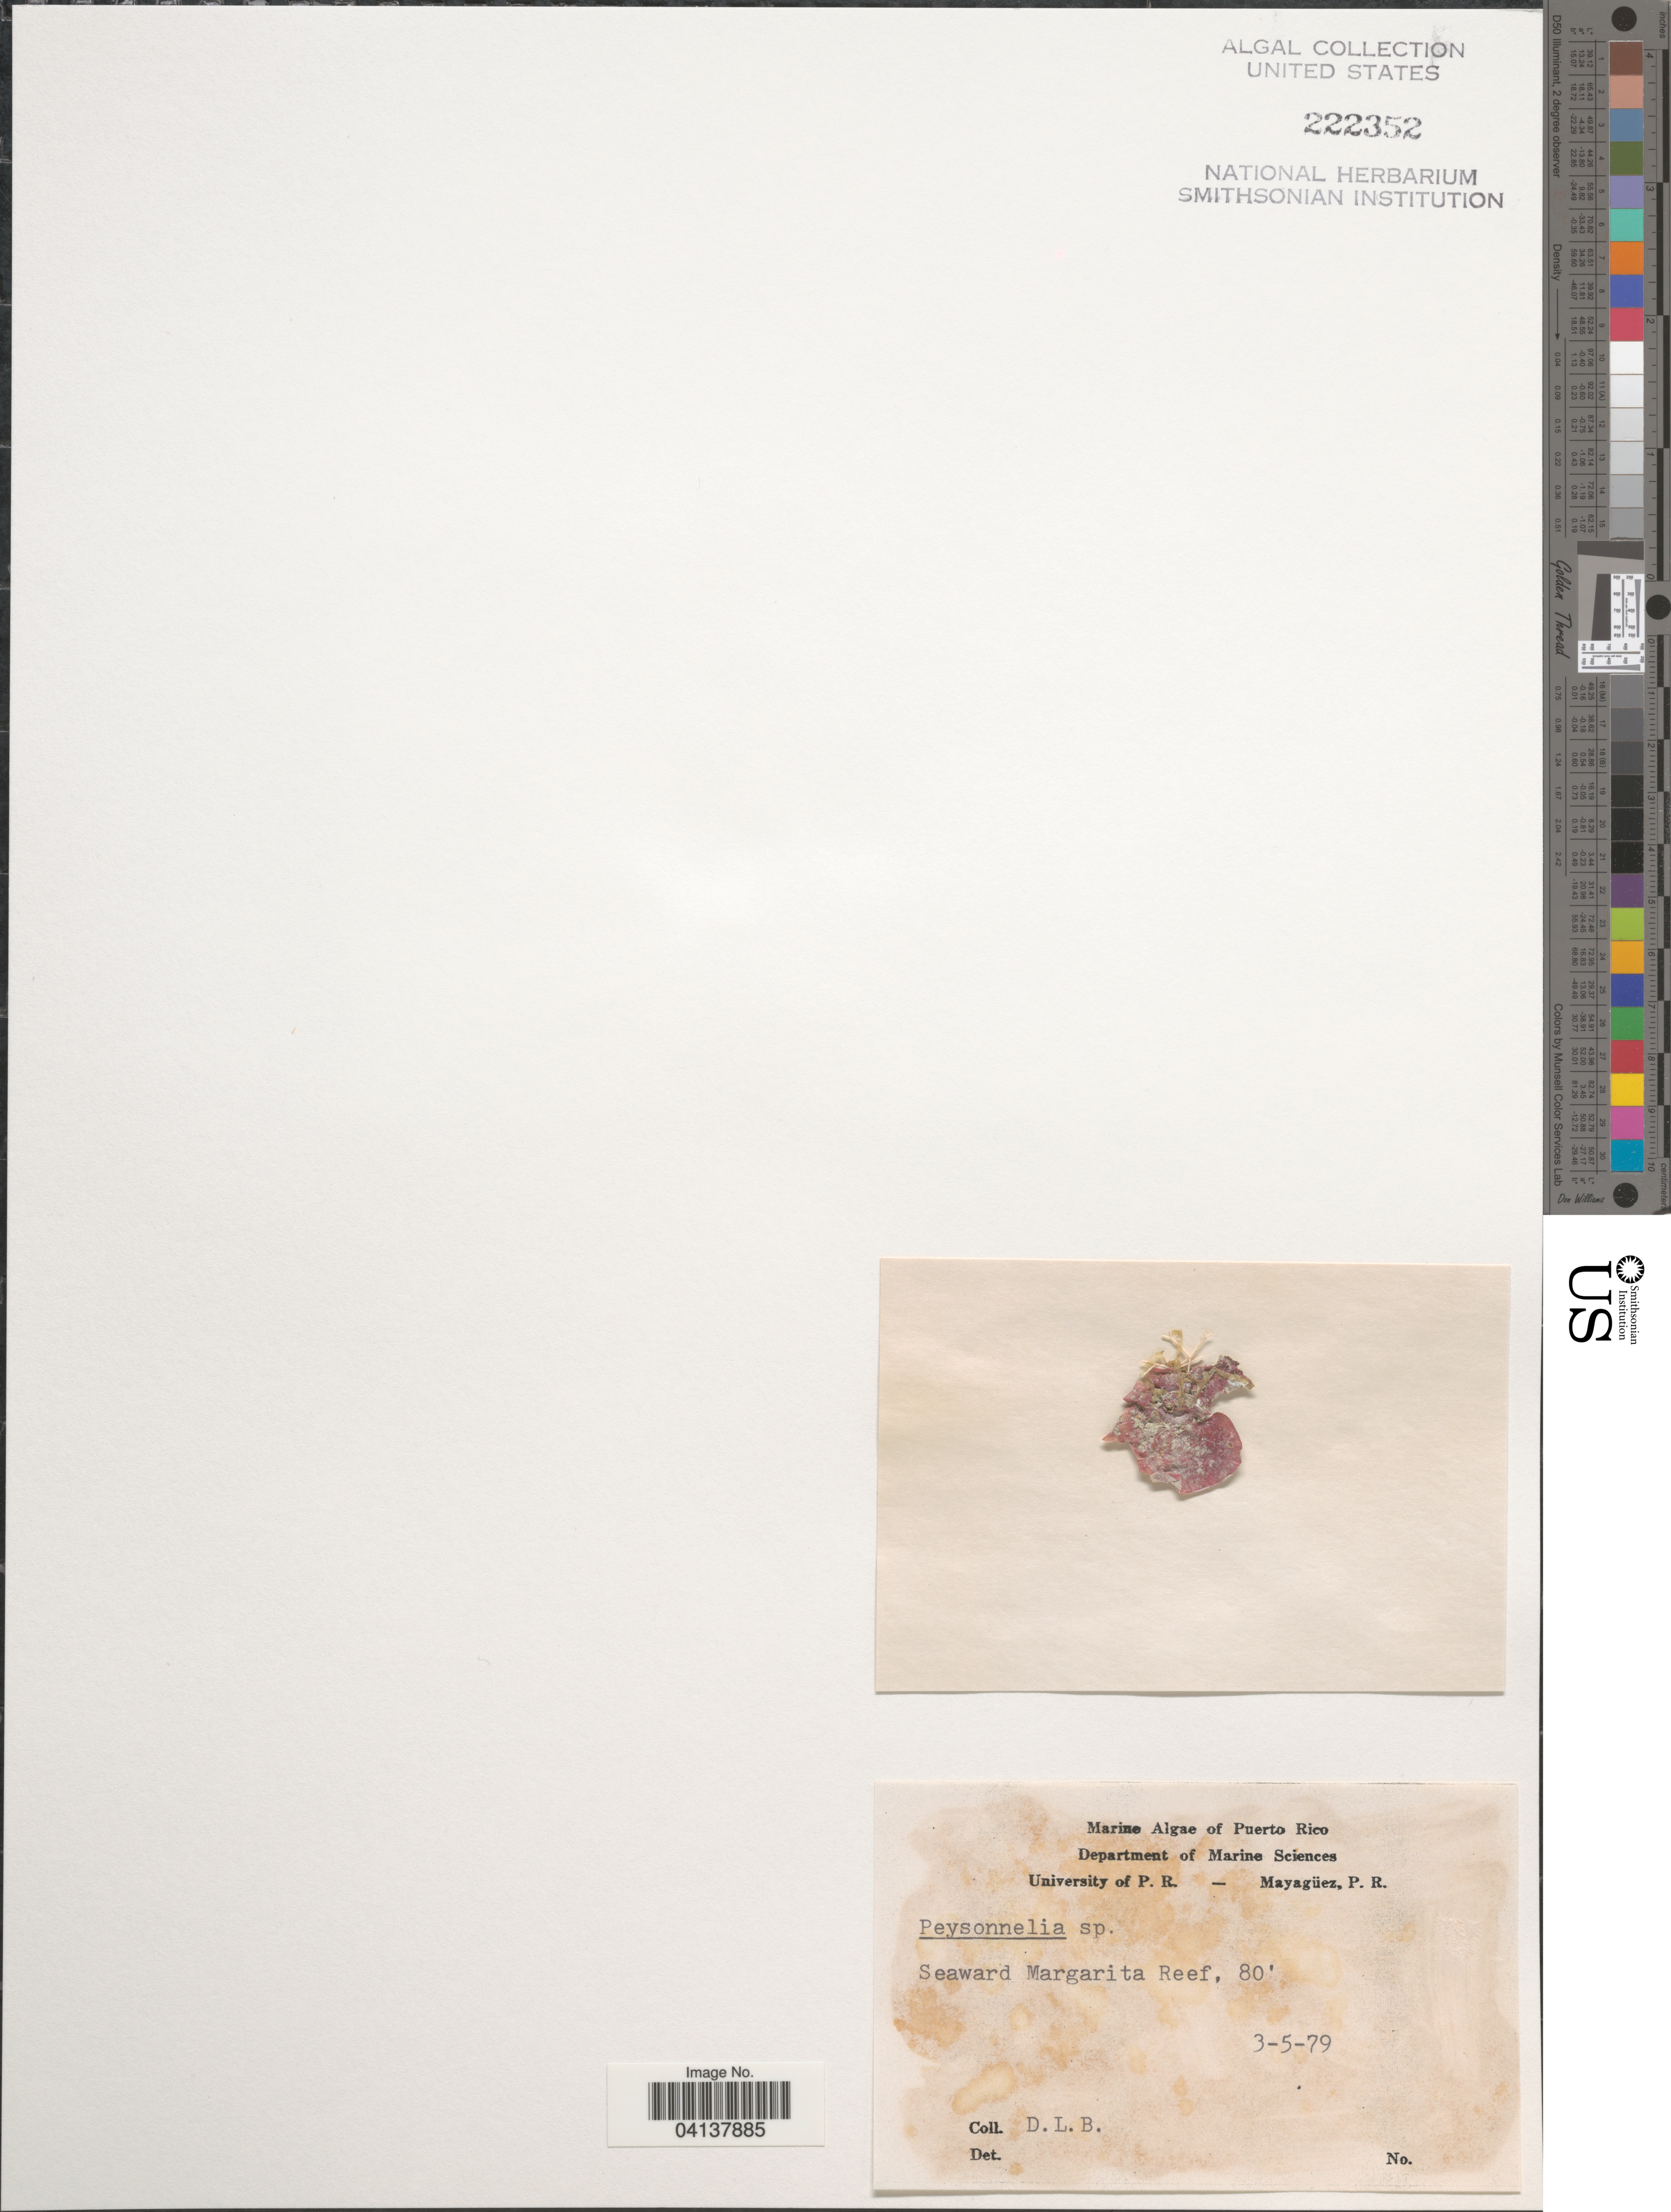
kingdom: Plantae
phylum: Rhodophyta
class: Florideophyceae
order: Peyssonneliales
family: Peyssonneliaceae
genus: Peyssonnelia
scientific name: Peyssonnelia sp.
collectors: D. L. B.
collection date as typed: Transcribed d/m/y: 3/5/79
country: Puerto Rico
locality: Seaward Margarita Reef.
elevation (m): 24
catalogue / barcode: US 222352